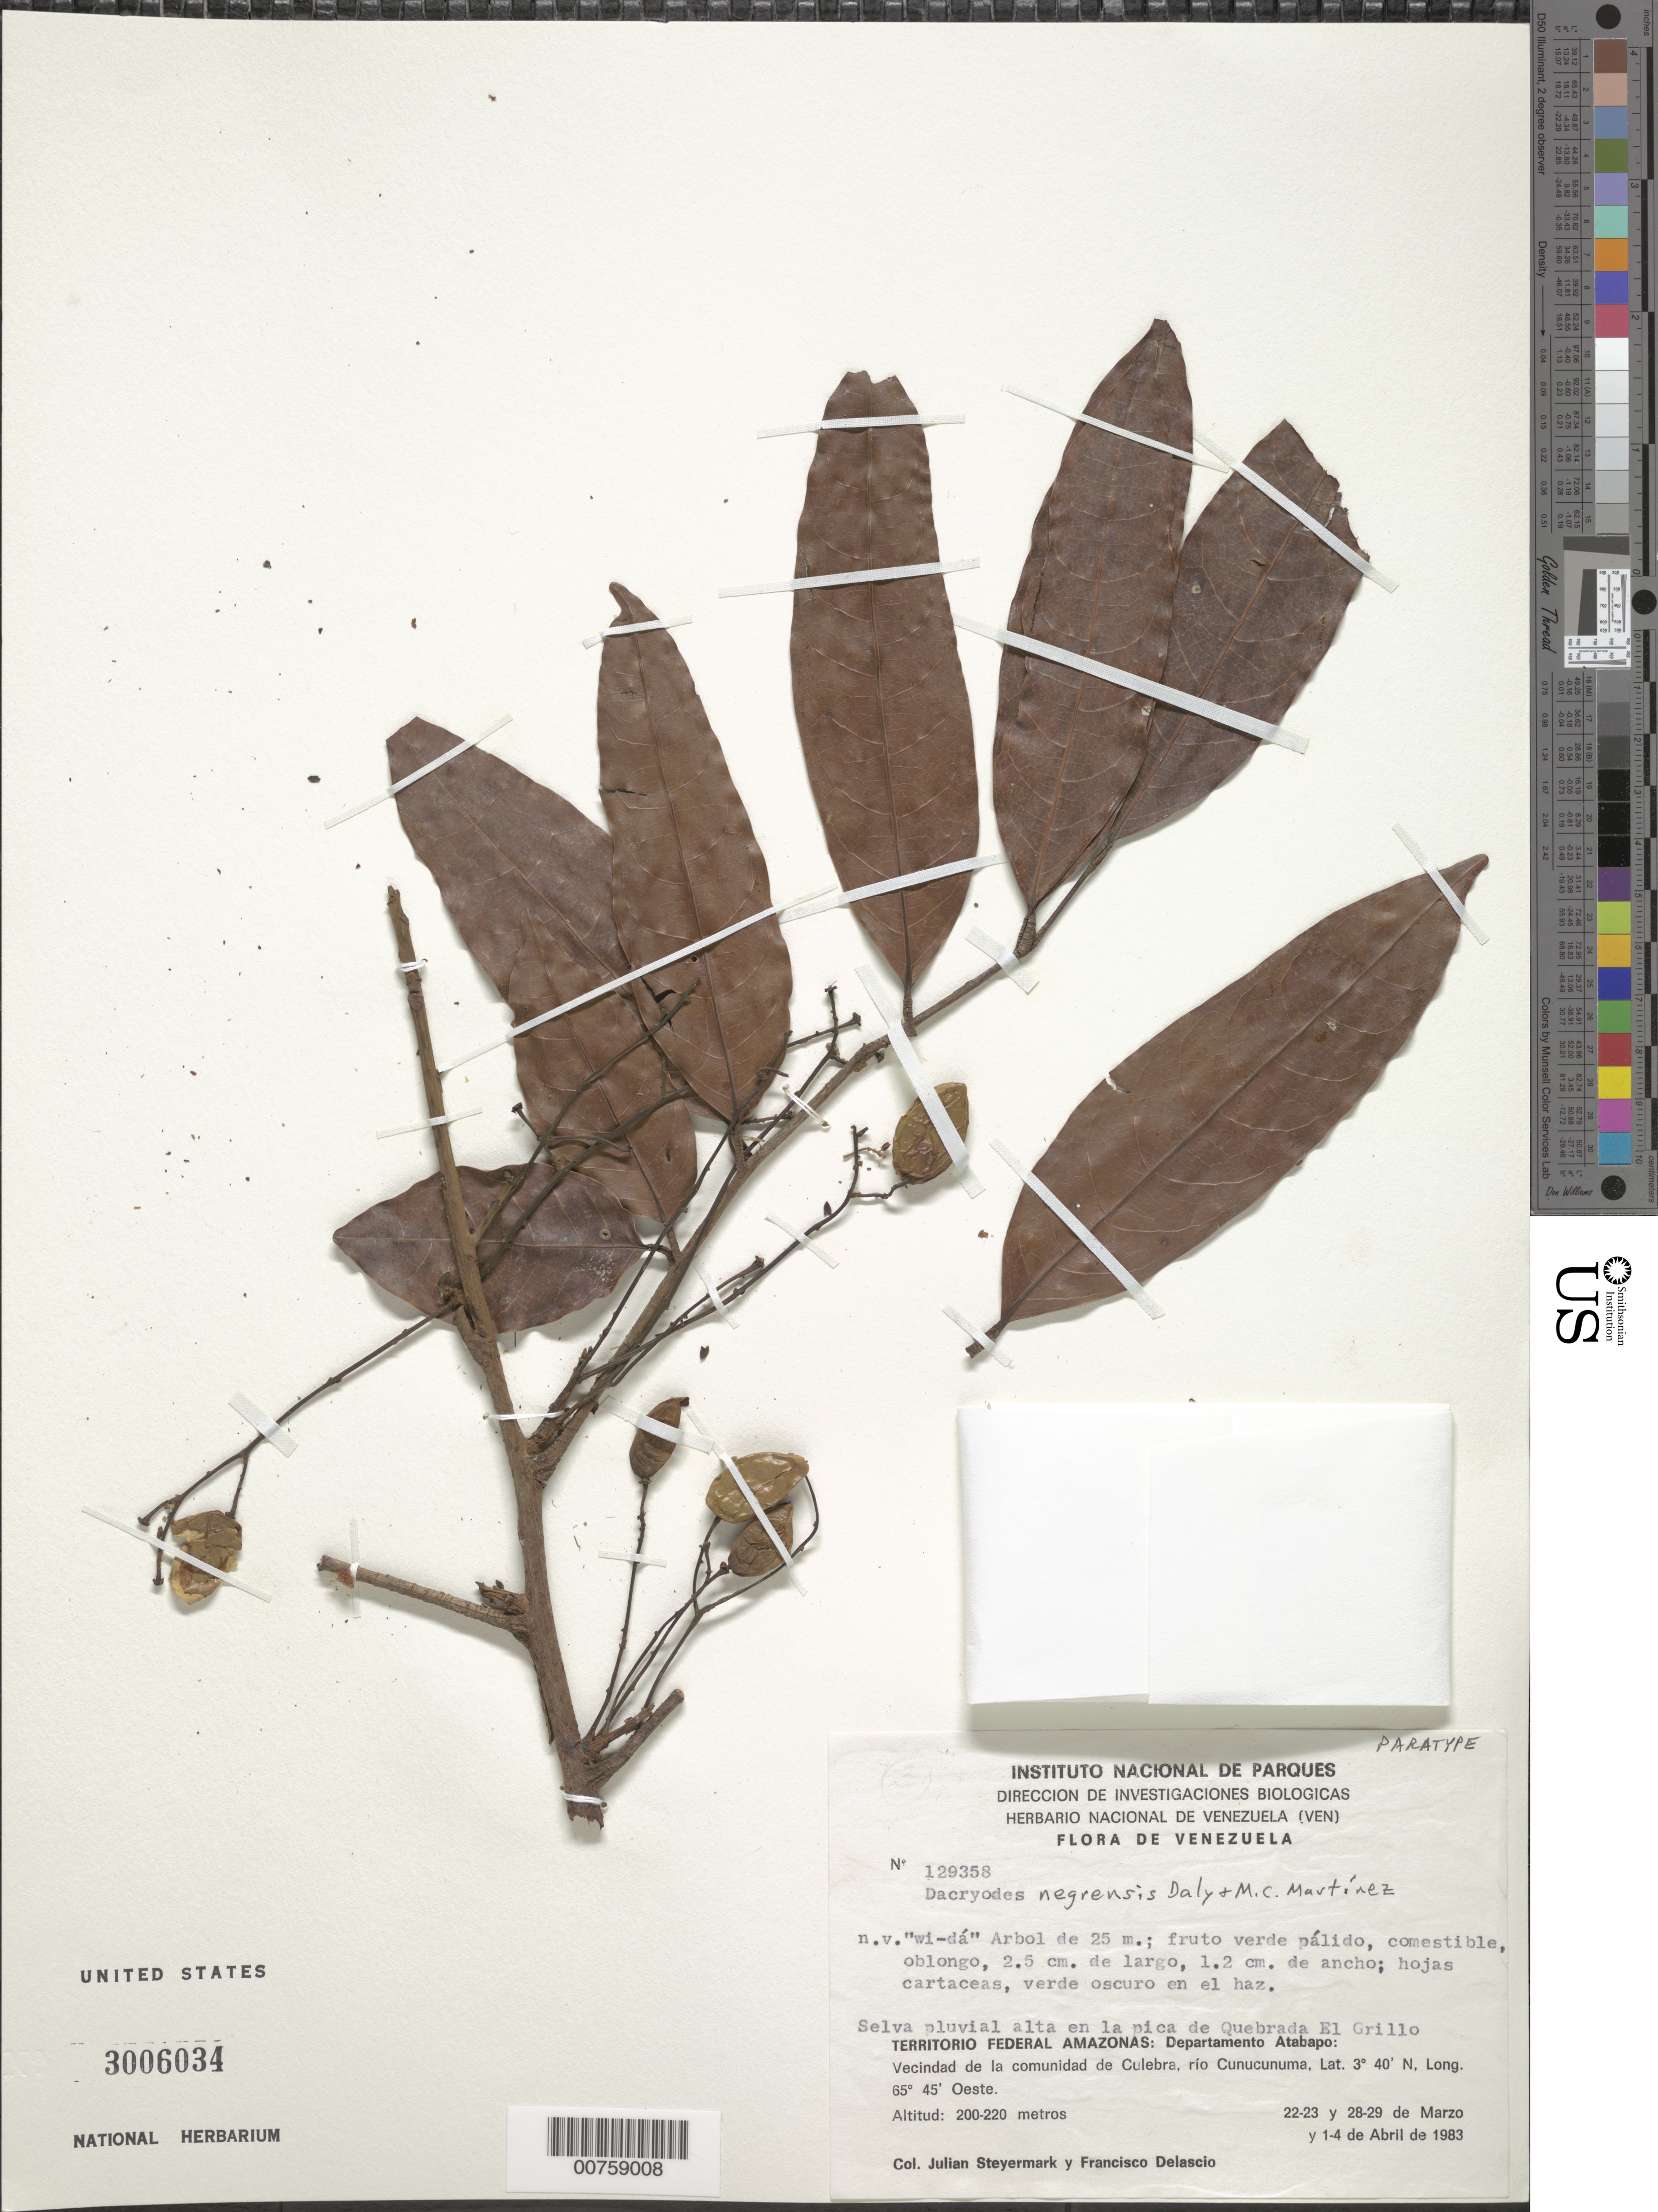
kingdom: Plantae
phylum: Tracheophyta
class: Magnoliopsida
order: Sapindales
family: Burseraceae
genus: Dacryodes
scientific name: Dacryodes negrensis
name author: Daly & M.C. Martínez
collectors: J. Steyermark & F. Delascio C.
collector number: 129358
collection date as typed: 1-Apr-83 to 4-Apr-83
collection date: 1983-04-01/1983-04-04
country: Venezuela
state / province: Amazonas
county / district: Atabapo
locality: Río Cunucunuma, vic. de la comunidad de Culebra, en la pica de Quebrada El Grillo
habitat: Rain forest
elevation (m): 200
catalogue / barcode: US 3006034